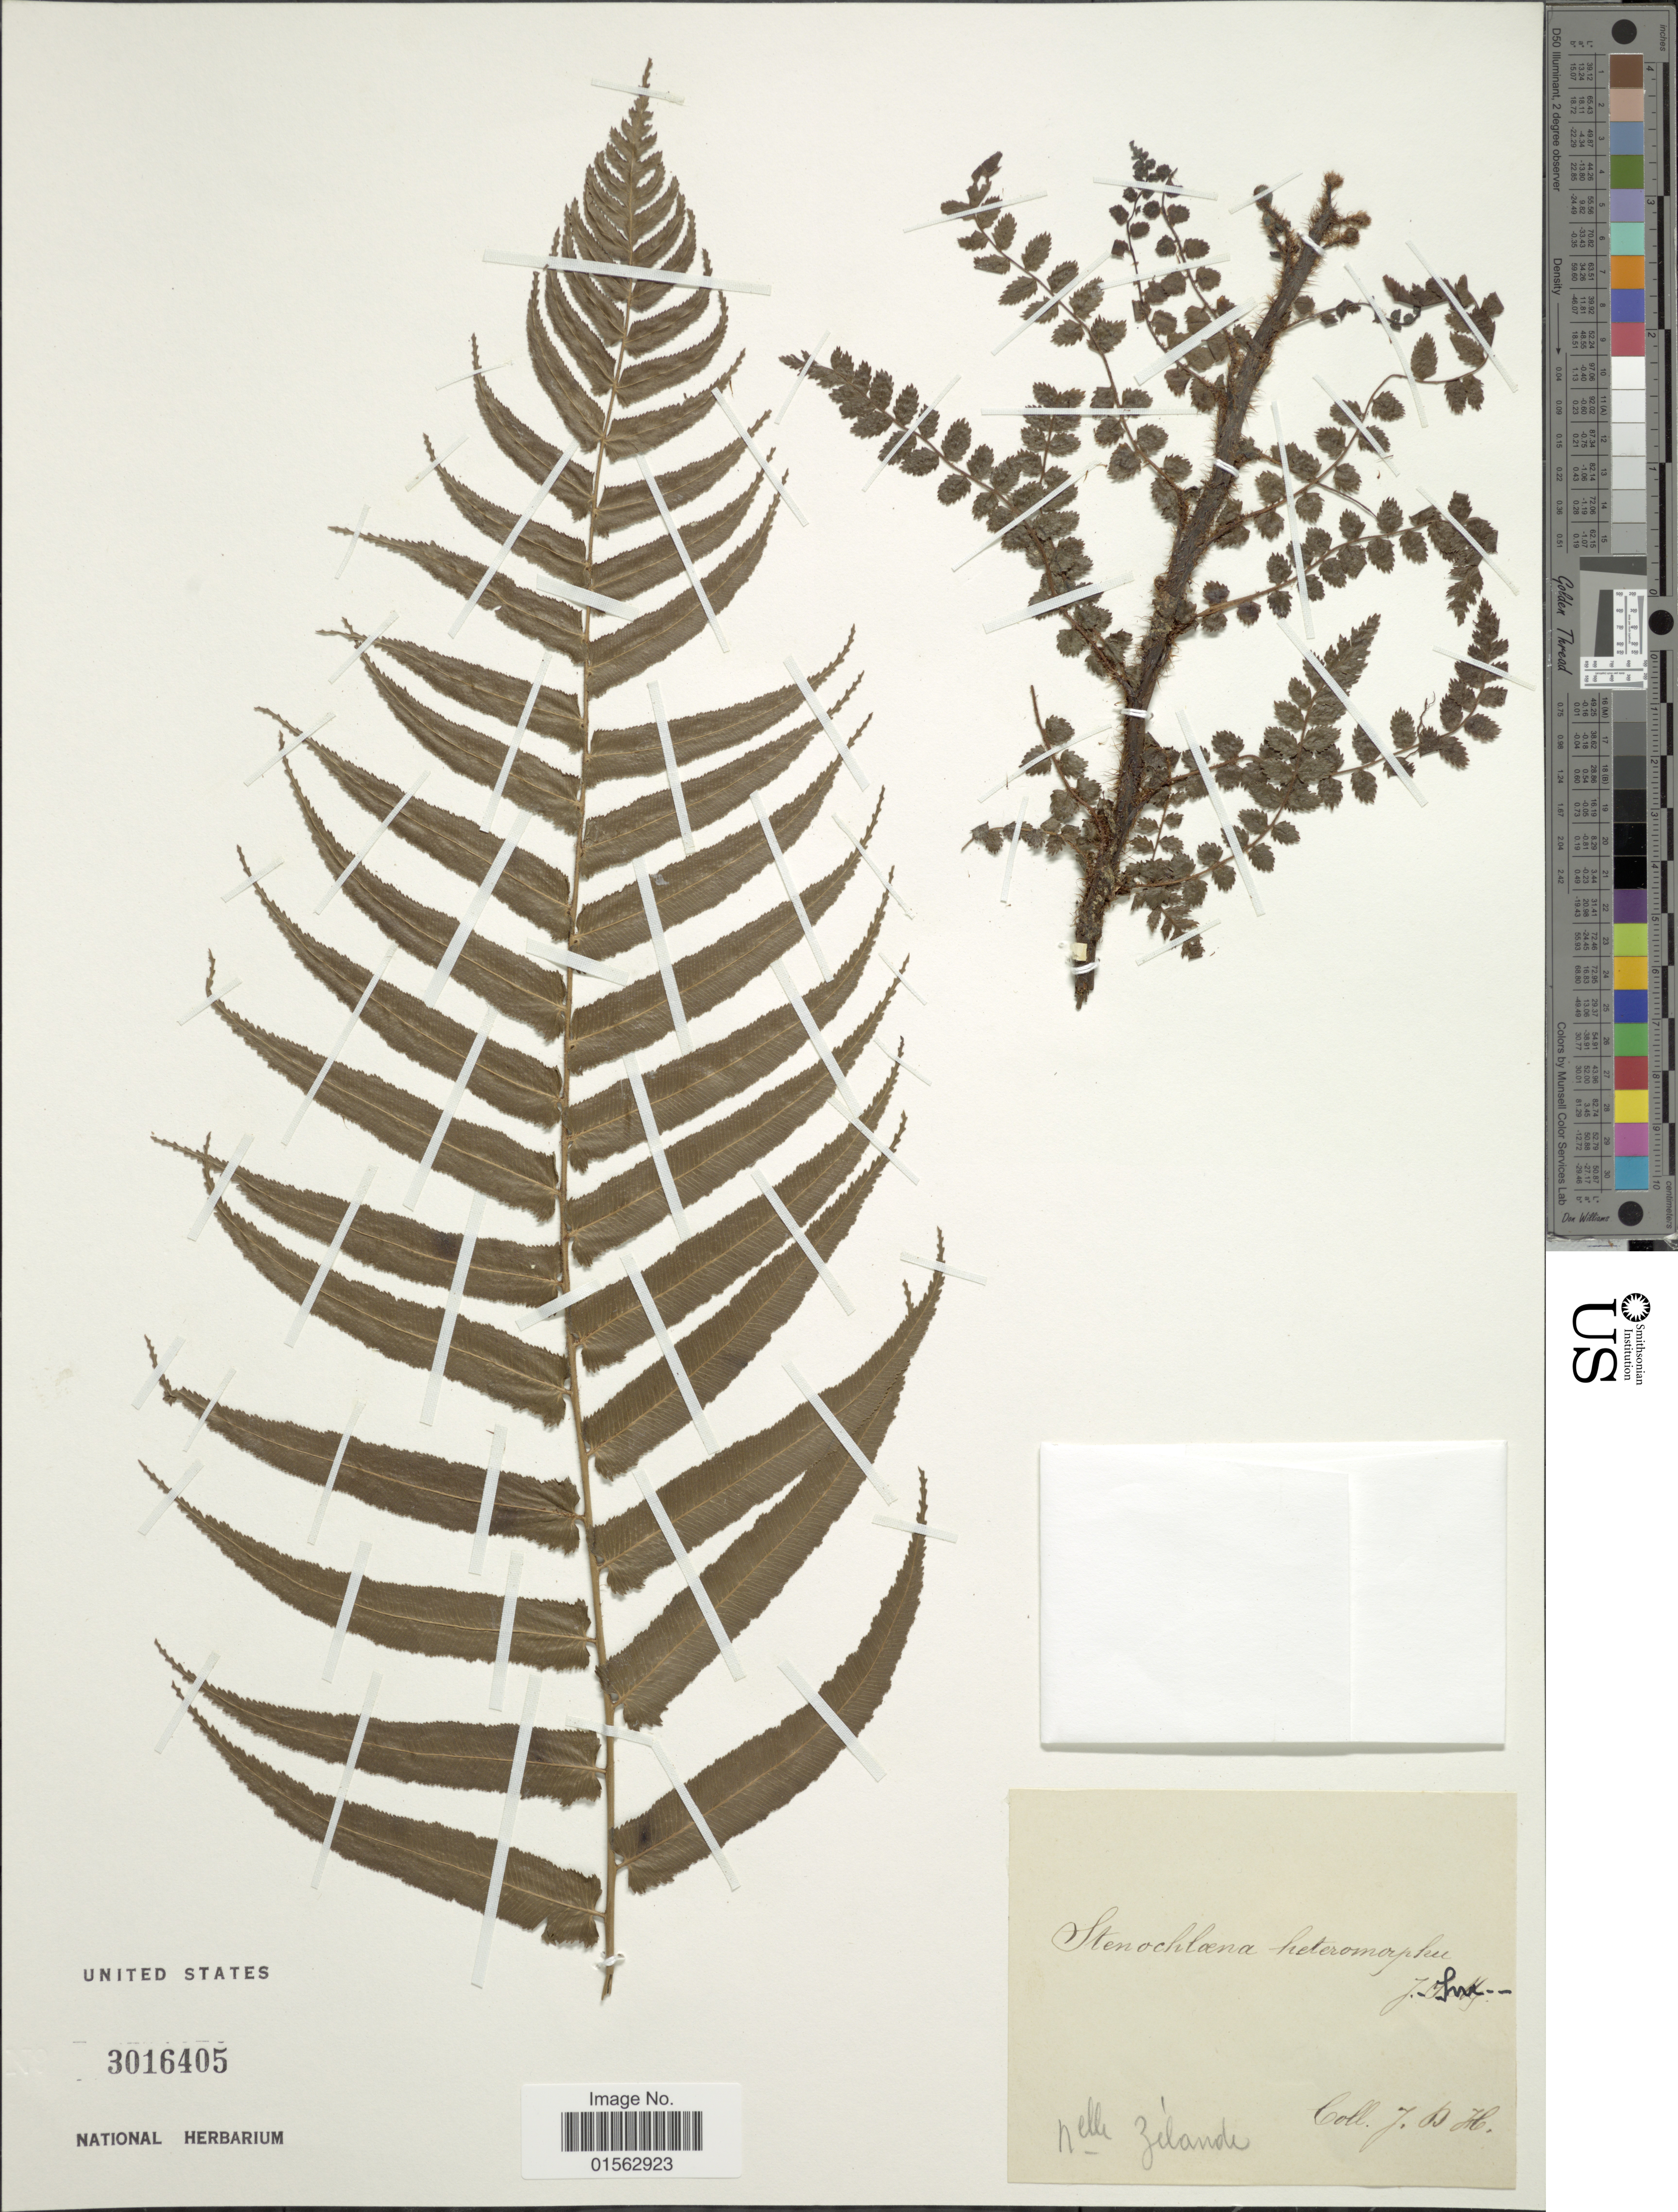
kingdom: Plantae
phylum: Tracheophyta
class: Polypodiopsida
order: Polypodiales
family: Dryopteridaceae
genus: Lomagramma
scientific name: Lomagramma sp.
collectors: J. D. H.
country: New Zealand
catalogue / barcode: US 3016405